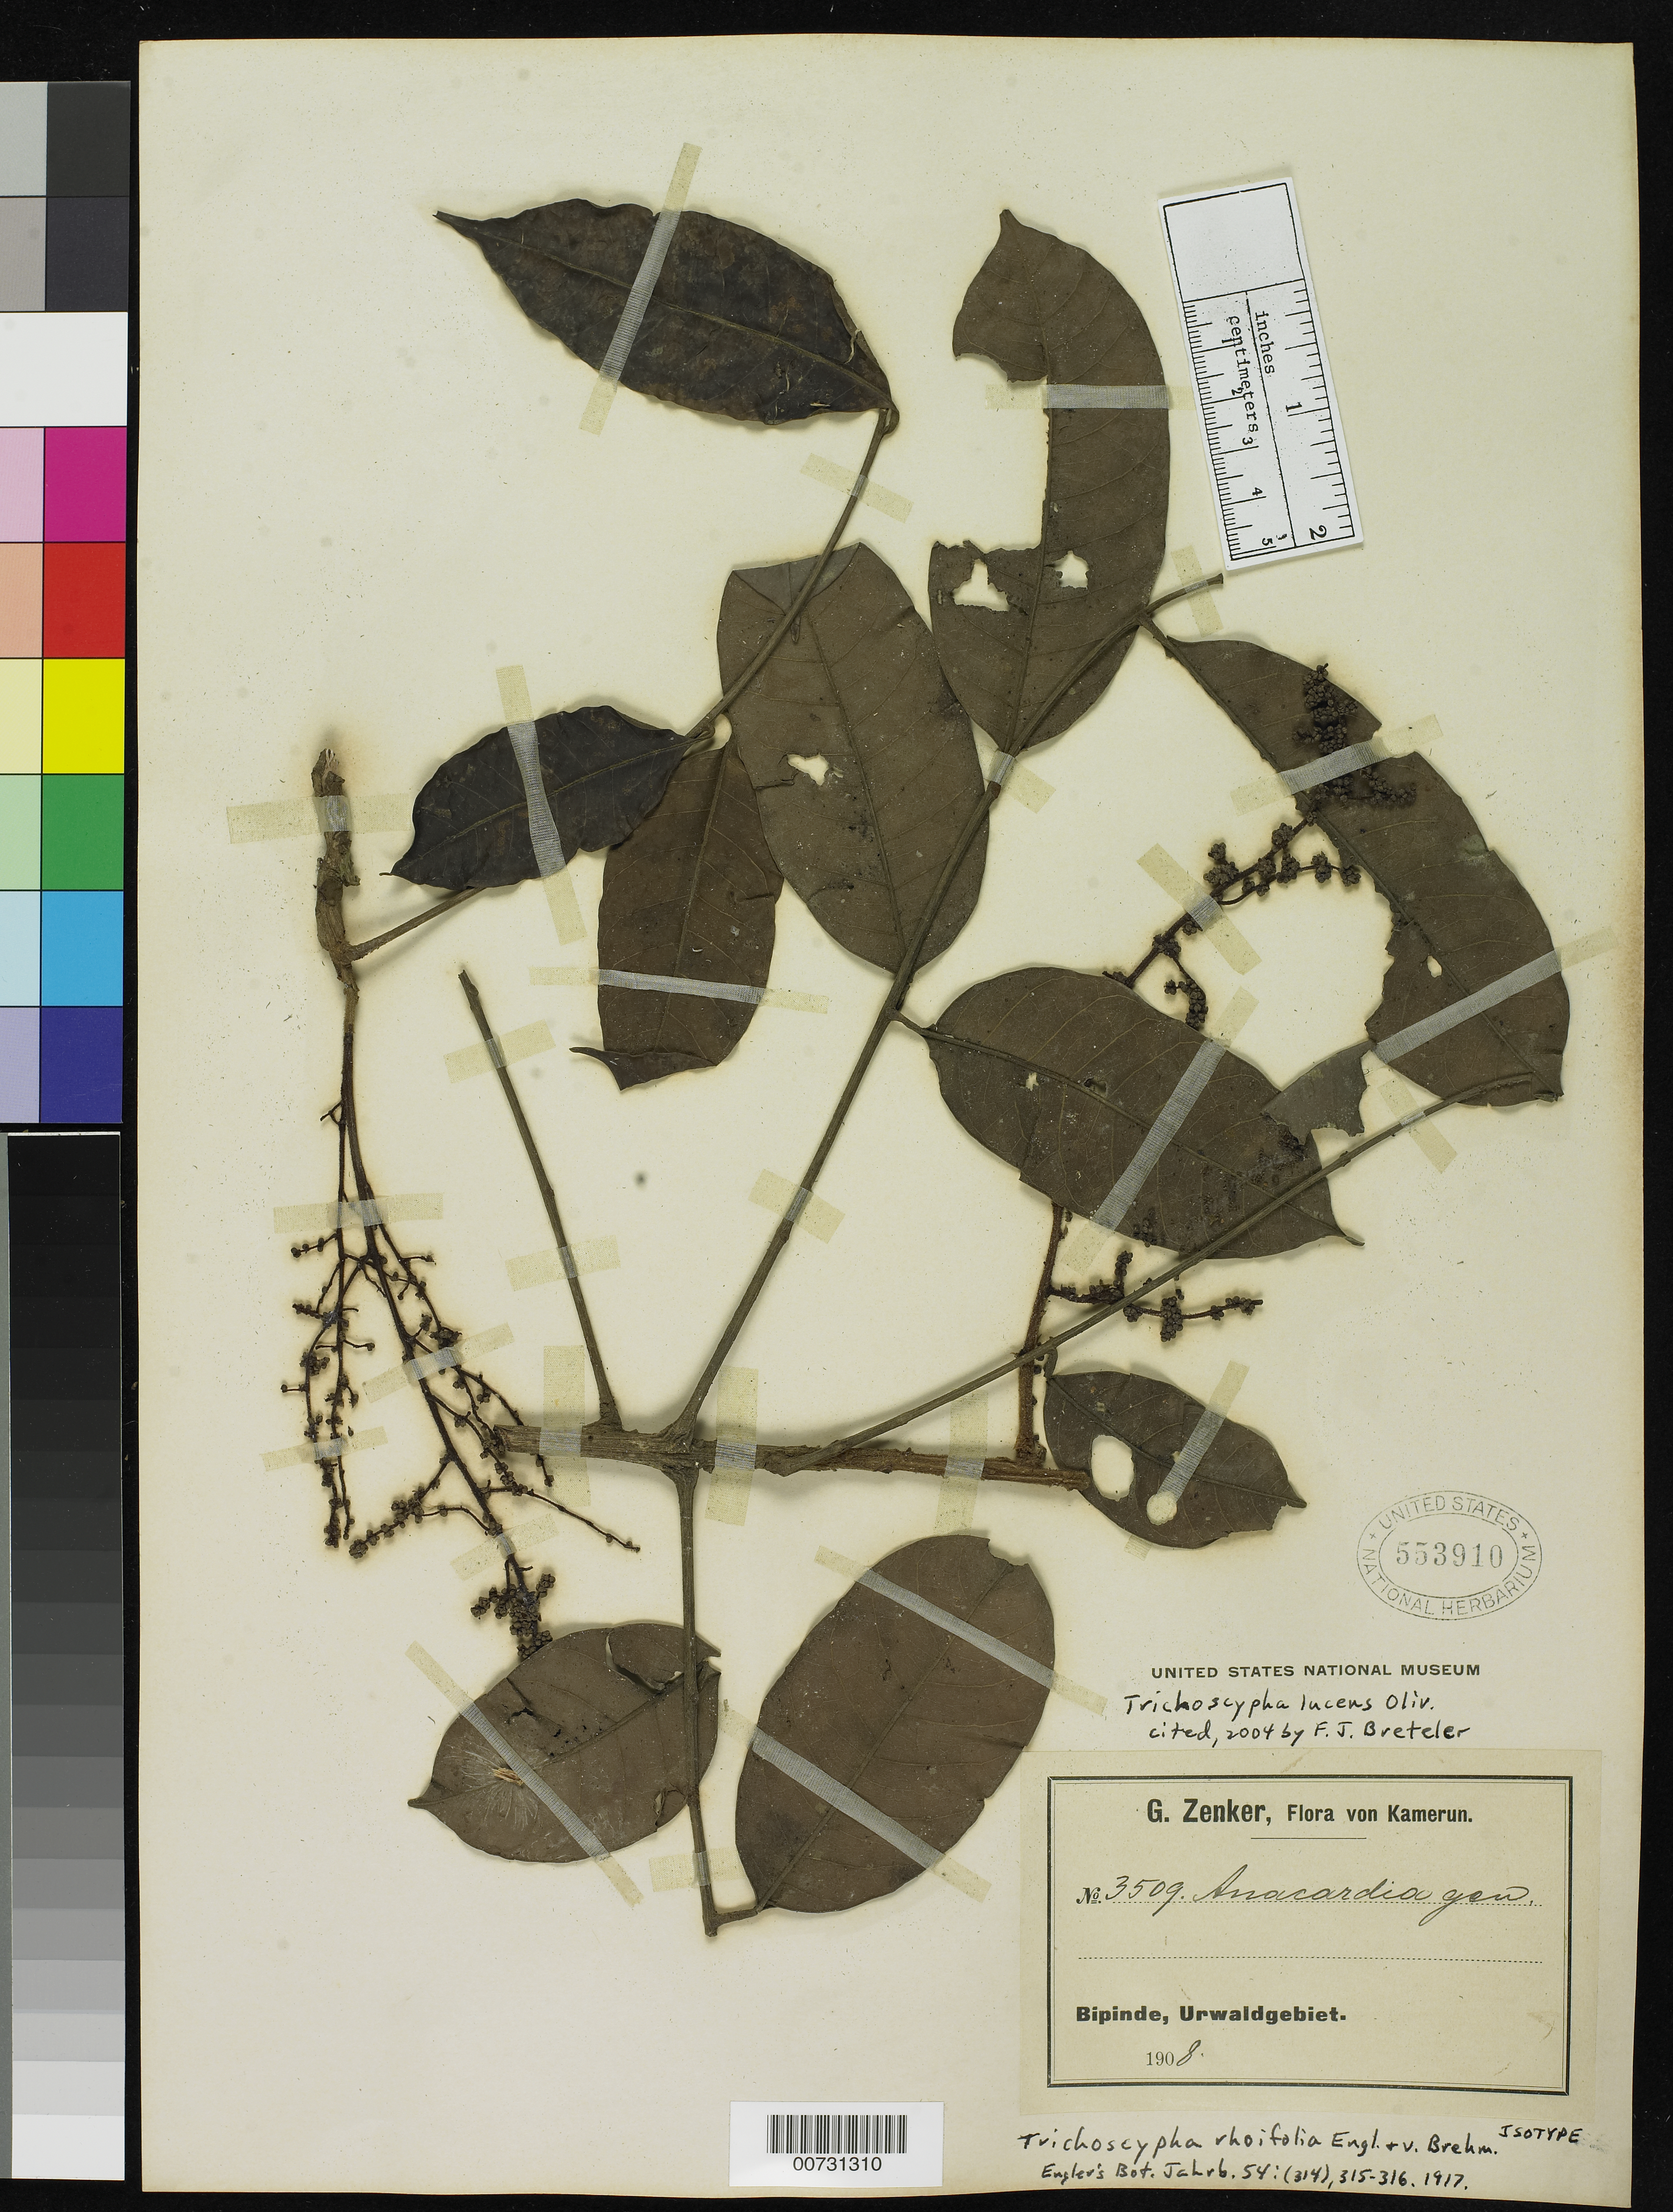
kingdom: Plantae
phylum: Tracheophyta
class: Magnoliopsida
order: Sapindales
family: Anacardiaceae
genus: Trichoscypha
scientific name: Trichoscypha rhoifolia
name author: Engl. & Brehmer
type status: Isotype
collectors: G. A. Zenker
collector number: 3509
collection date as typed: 1908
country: Cameroon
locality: Bipinde, Urwaldgebiet.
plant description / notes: Cited 2004 by F.J. Breteler.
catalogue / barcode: US 553910